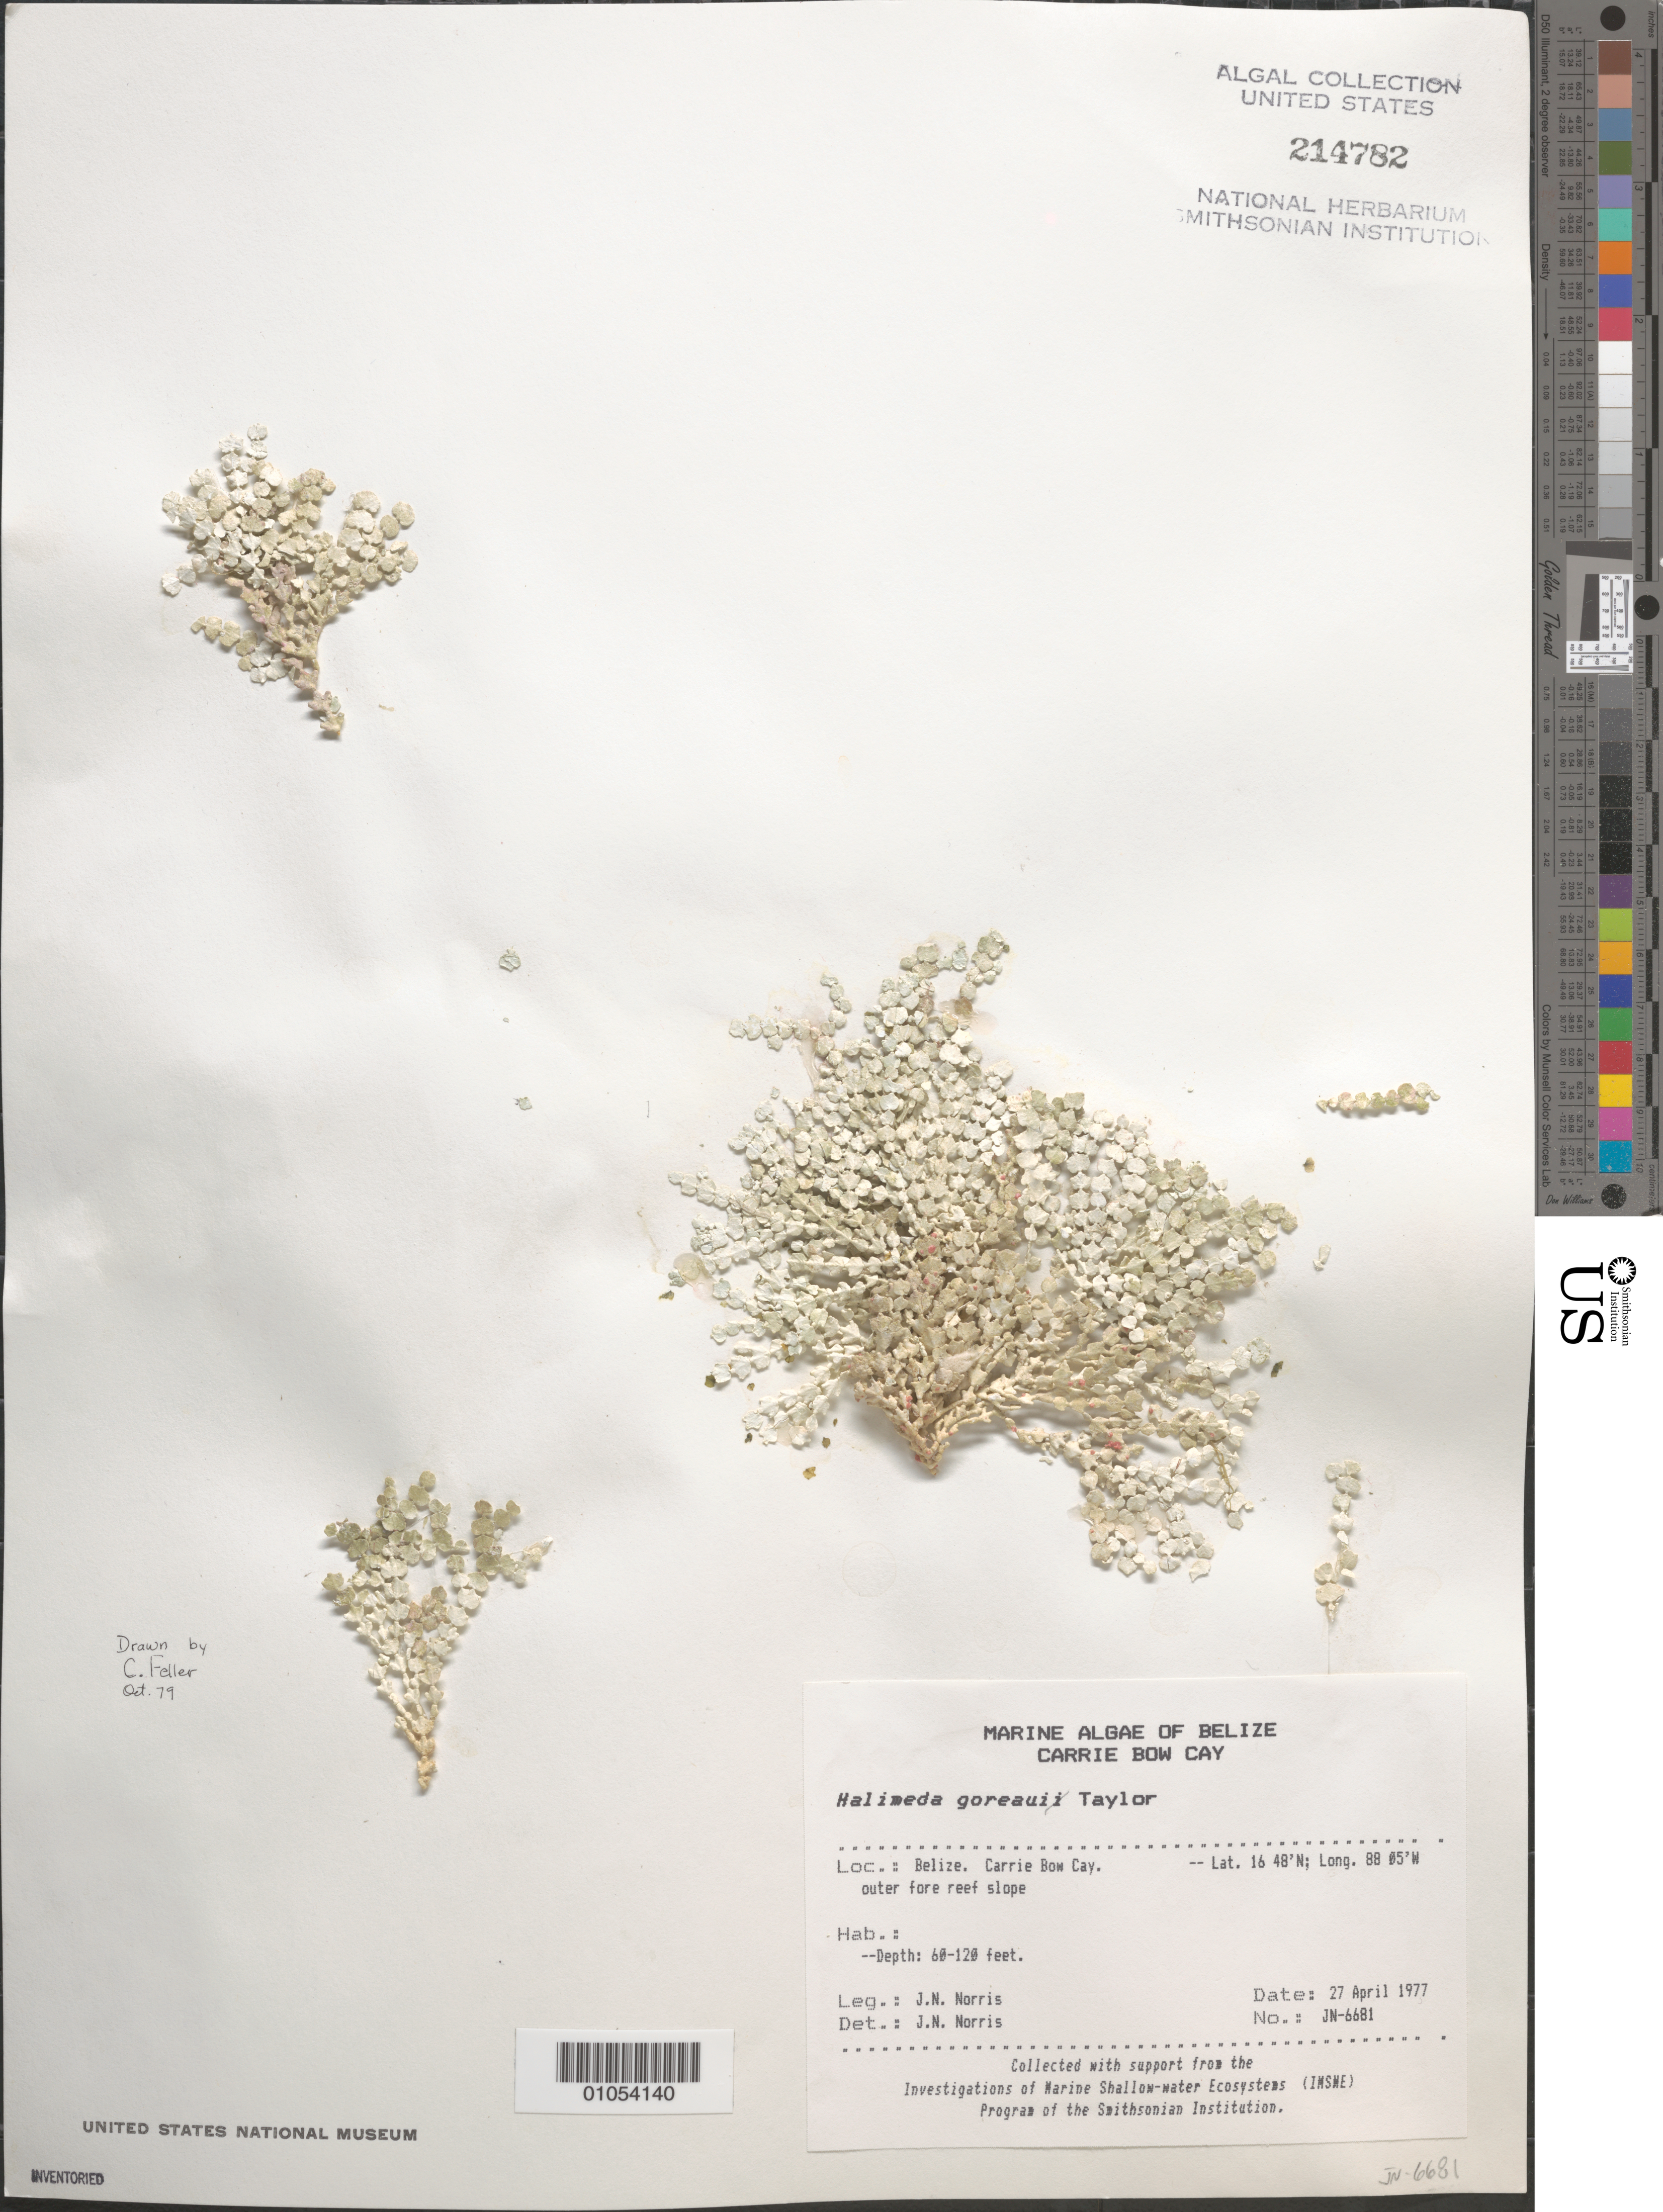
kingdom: Plantae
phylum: Chlorophyta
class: Ulvophyceae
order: Bryopsidales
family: Halimedaceae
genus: Halimeda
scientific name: Halimeda goreaui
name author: W.R. Taylor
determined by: Norris, James N.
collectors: J. N. Norris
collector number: JN-6681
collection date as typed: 27 Apr 1977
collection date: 1977-04-27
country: Belize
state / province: Stann Creek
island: Carrie Bow Cay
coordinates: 16 48'N, 88 05'W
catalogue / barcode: US 214782